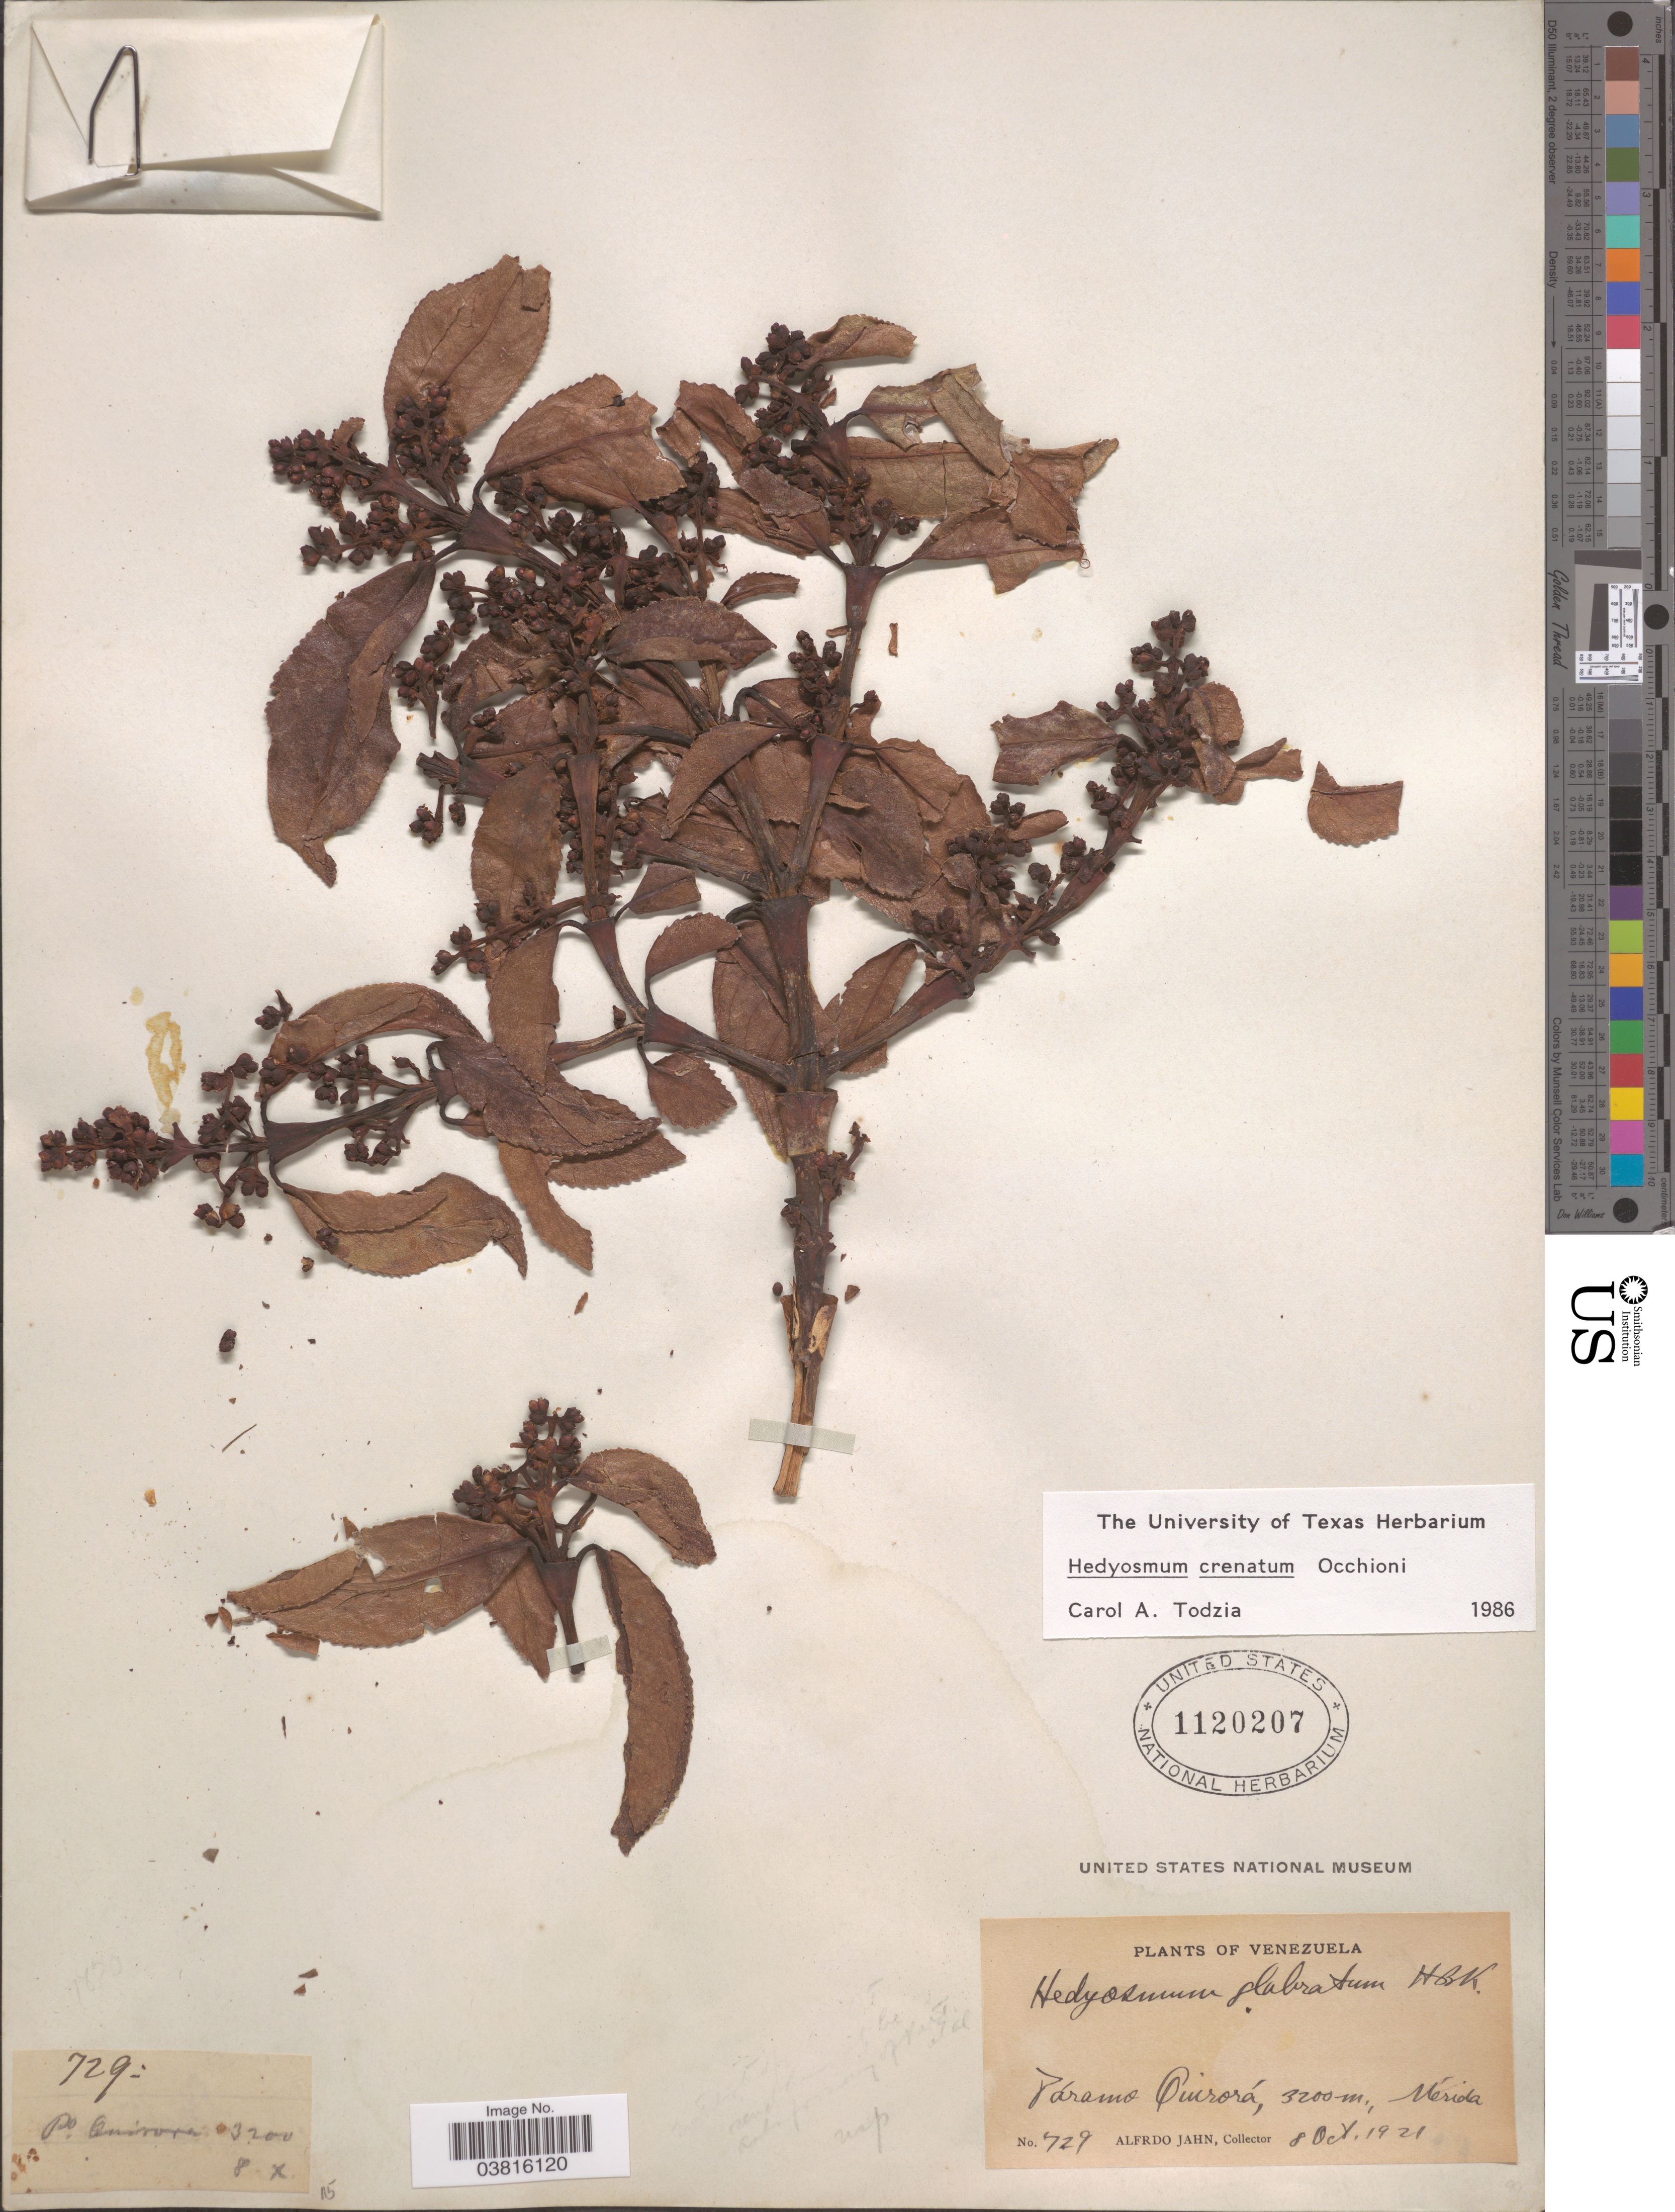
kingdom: Plantae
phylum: Tracheophyta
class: Magnoliopsida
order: Chloranthales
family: Chloranthaceae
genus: Hedyosmum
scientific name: Hedyosmum crenatum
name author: Occhioni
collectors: A. Jahn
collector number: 729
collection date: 1921-10-08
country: Venezuela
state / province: Merida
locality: Páramo Quirorá.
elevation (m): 3200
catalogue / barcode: US 1120207